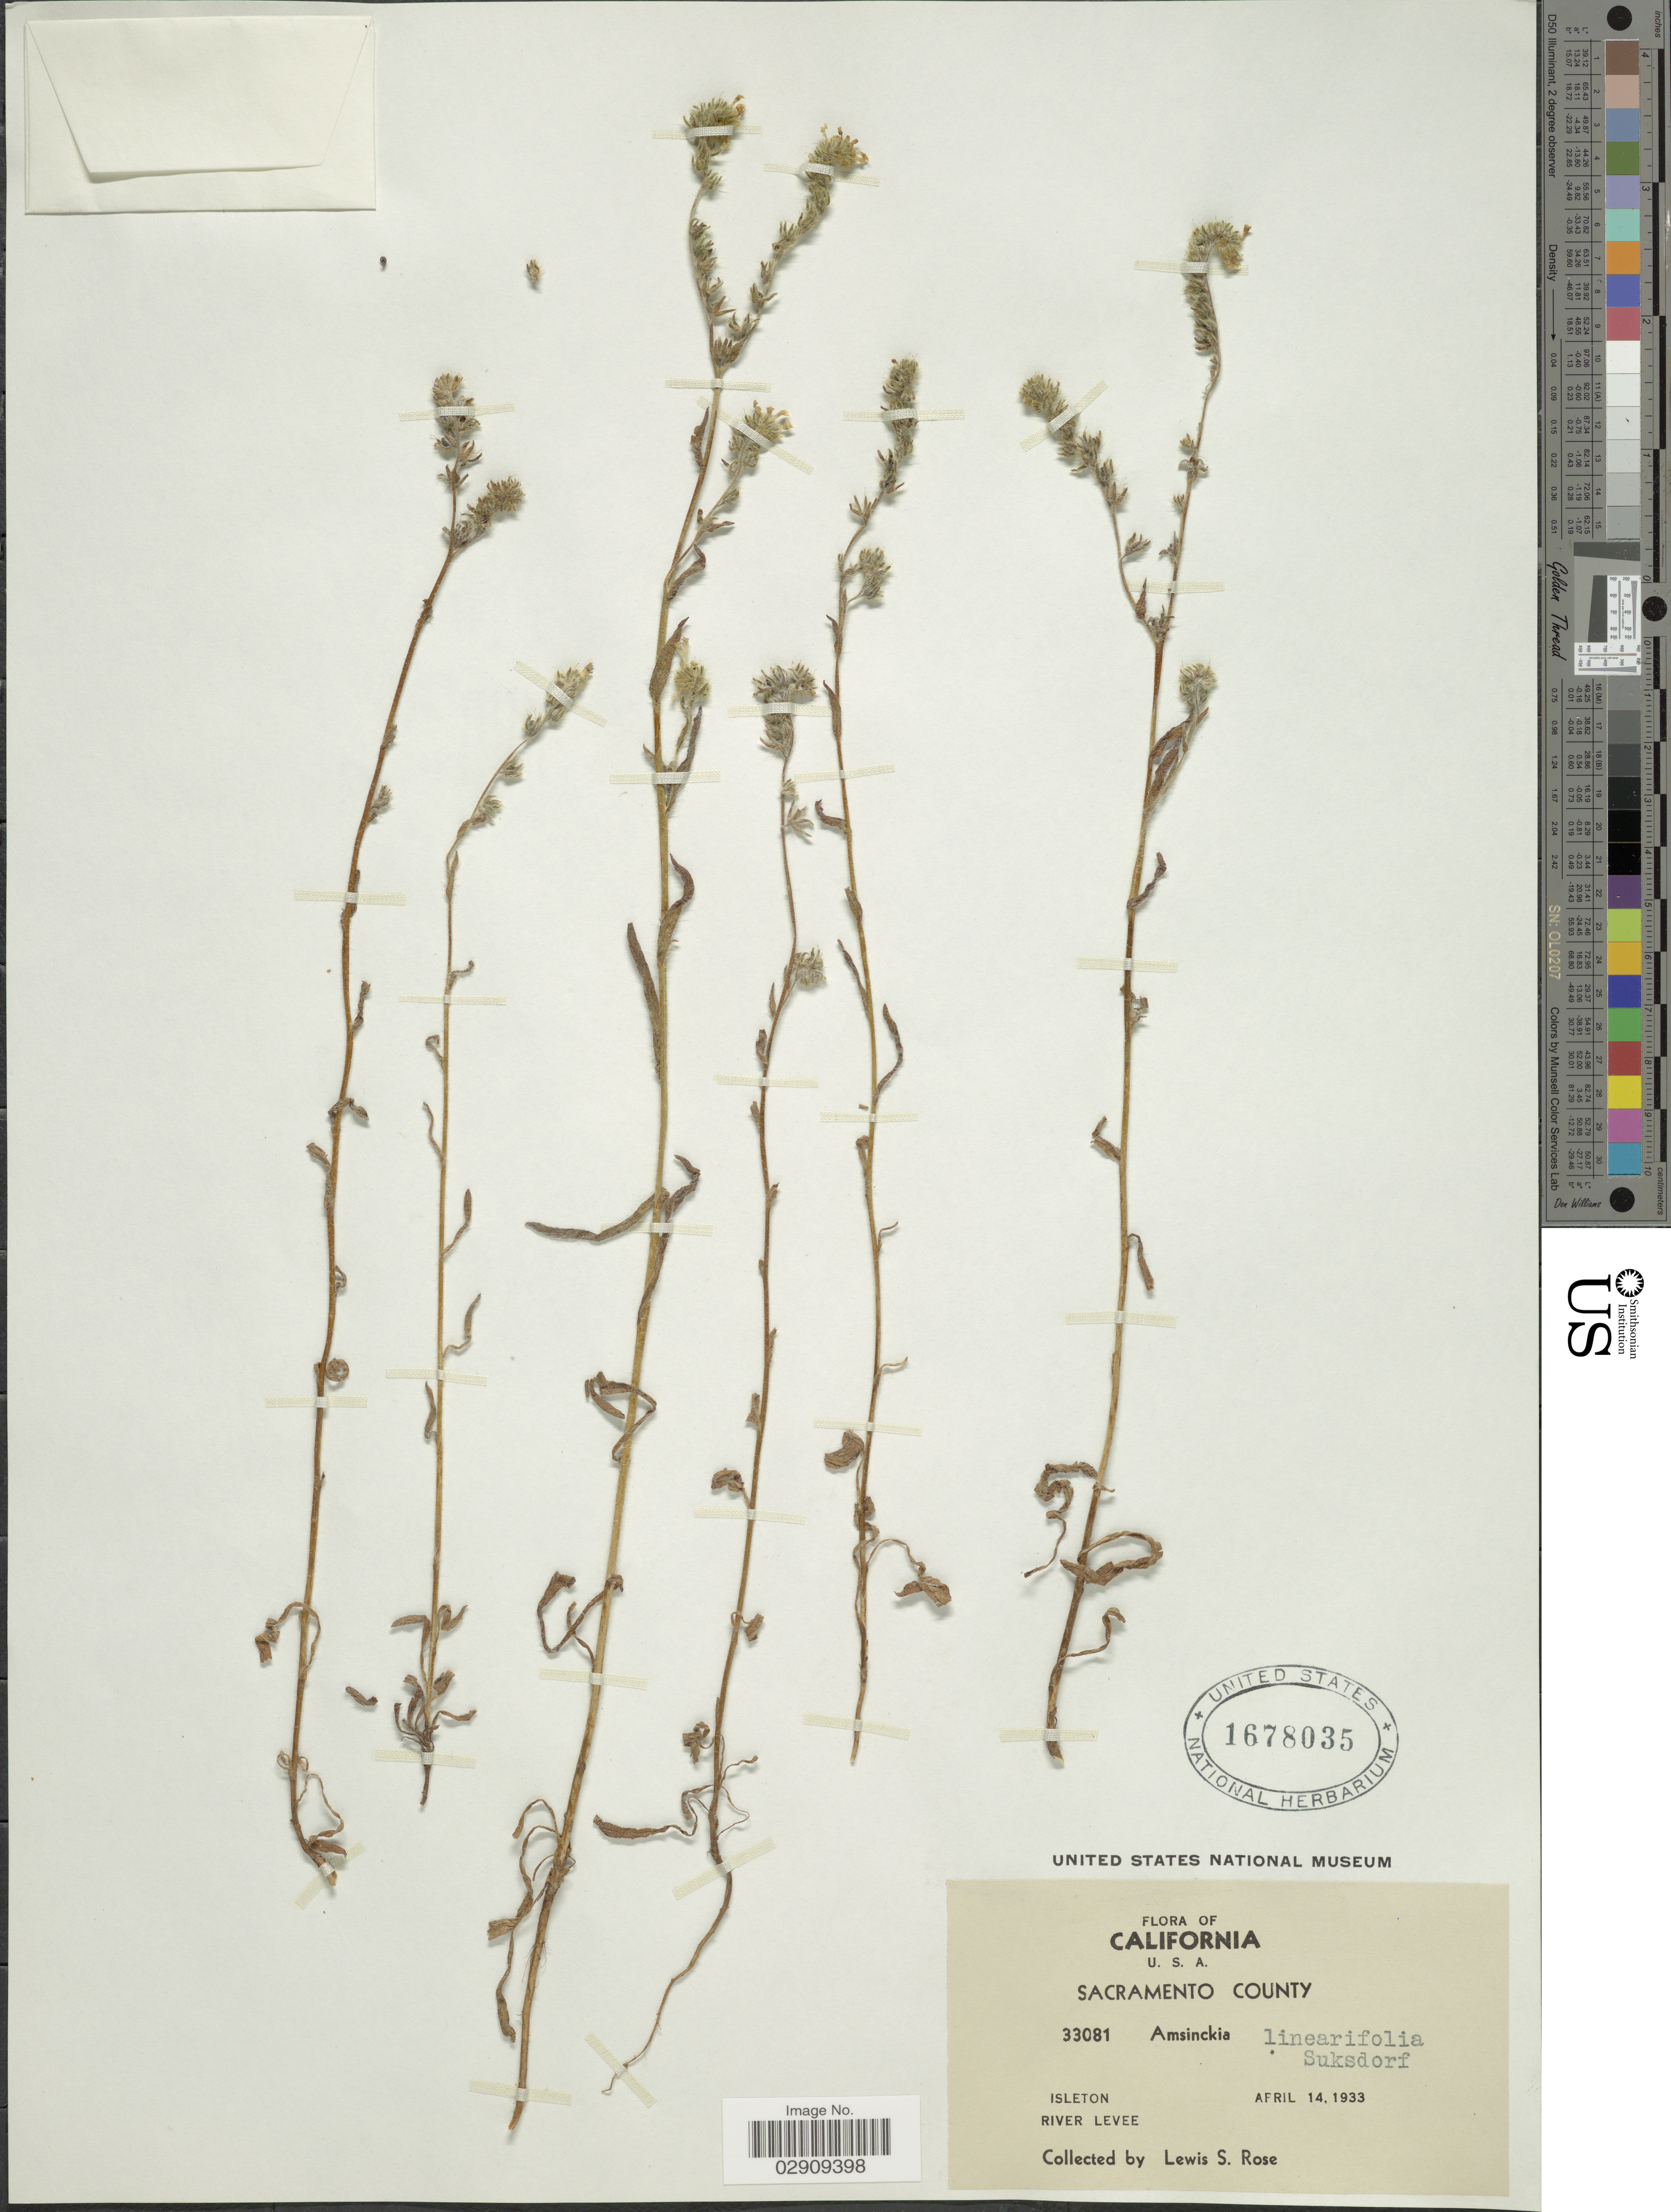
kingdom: Plantae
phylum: Tracheophyta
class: Magnoliopsida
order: Boraginales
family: Boraginaceae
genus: Amsinckia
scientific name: Amsinckia menziesii var. intermedia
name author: (Fisch. & C.A. Mey.) Ganders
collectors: L. S. Rose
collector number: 33081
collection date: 1933-04-14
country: United States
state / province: California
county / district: Sacramento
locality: Sacramento County. Isleton. River Levee.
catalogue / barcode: US 1678035